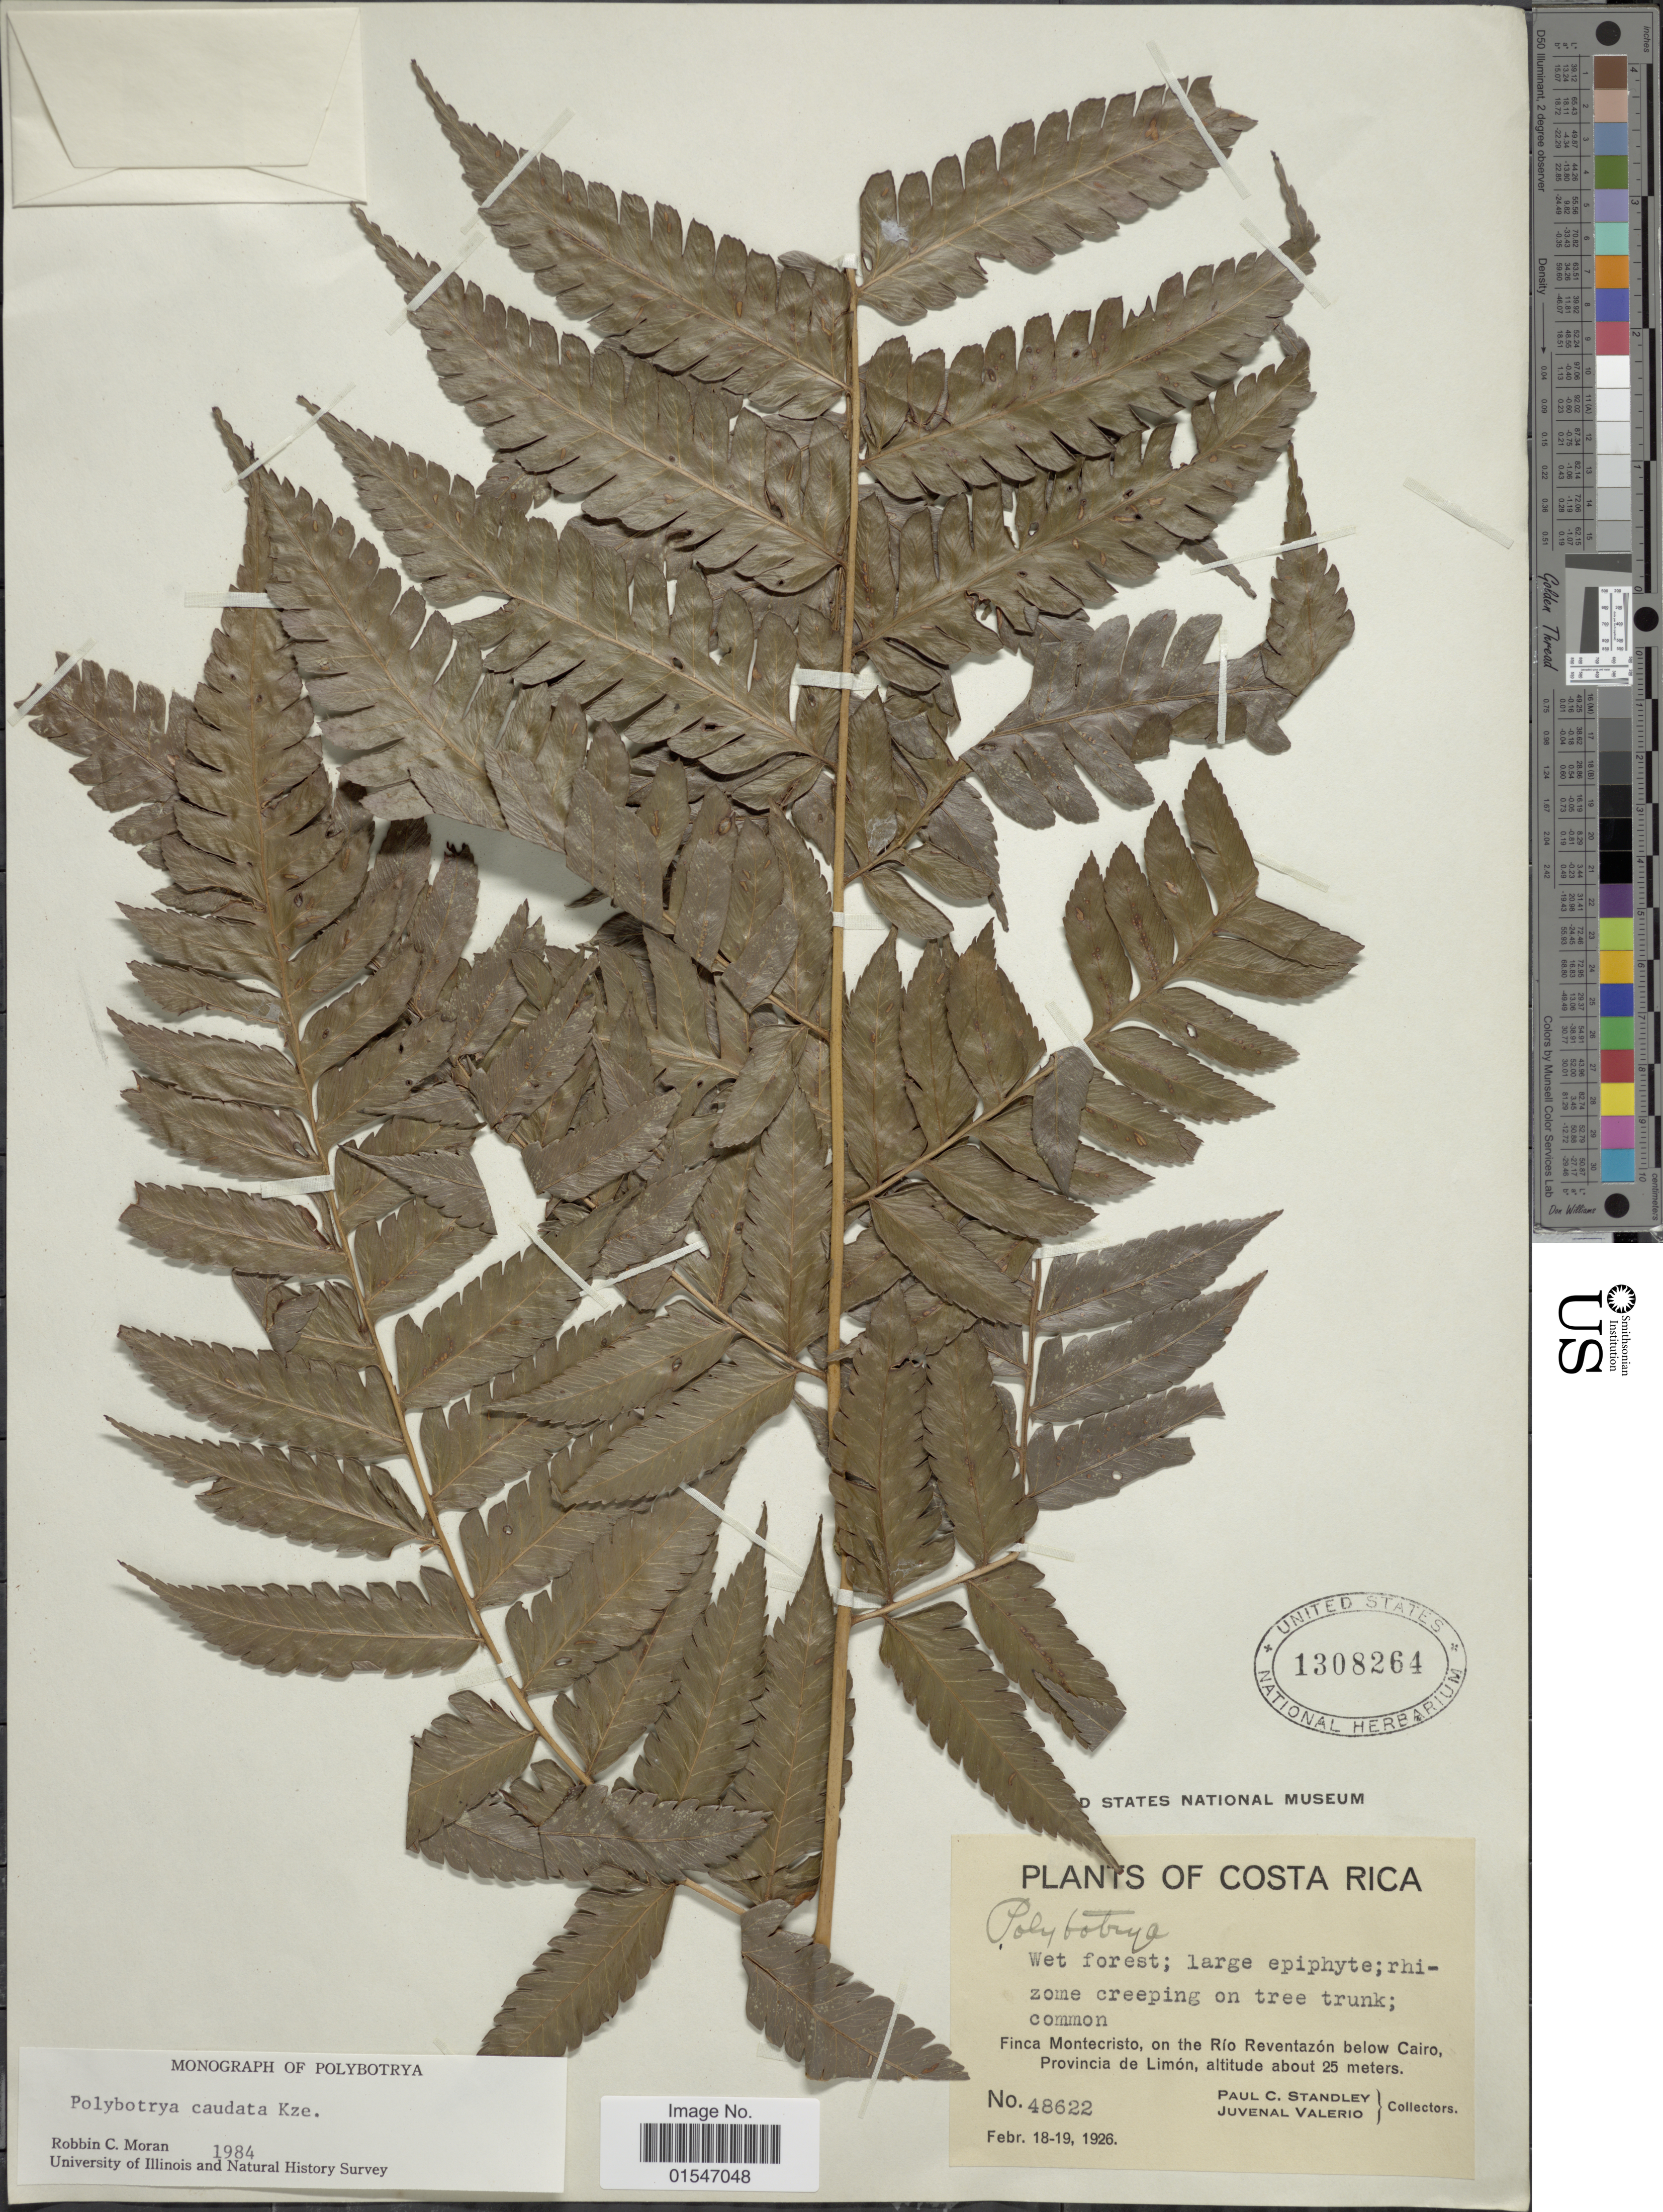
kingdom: Plantae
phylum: Tracheophyta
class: Polypodiopsida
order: Polypodiales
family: Dryopteridaceae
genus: Polybotrya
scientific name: Polybotrya caudata f. villosa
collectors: P. C. Standley & J. Valerio R.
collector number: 48622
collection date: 1926-02-18/1926-02-19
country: Costa Rica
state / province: Limón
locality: Finca Montecristo, on the Rio Reventazon below Cairo, Provincia de Limon.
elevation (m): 25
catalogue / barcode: US 1308264